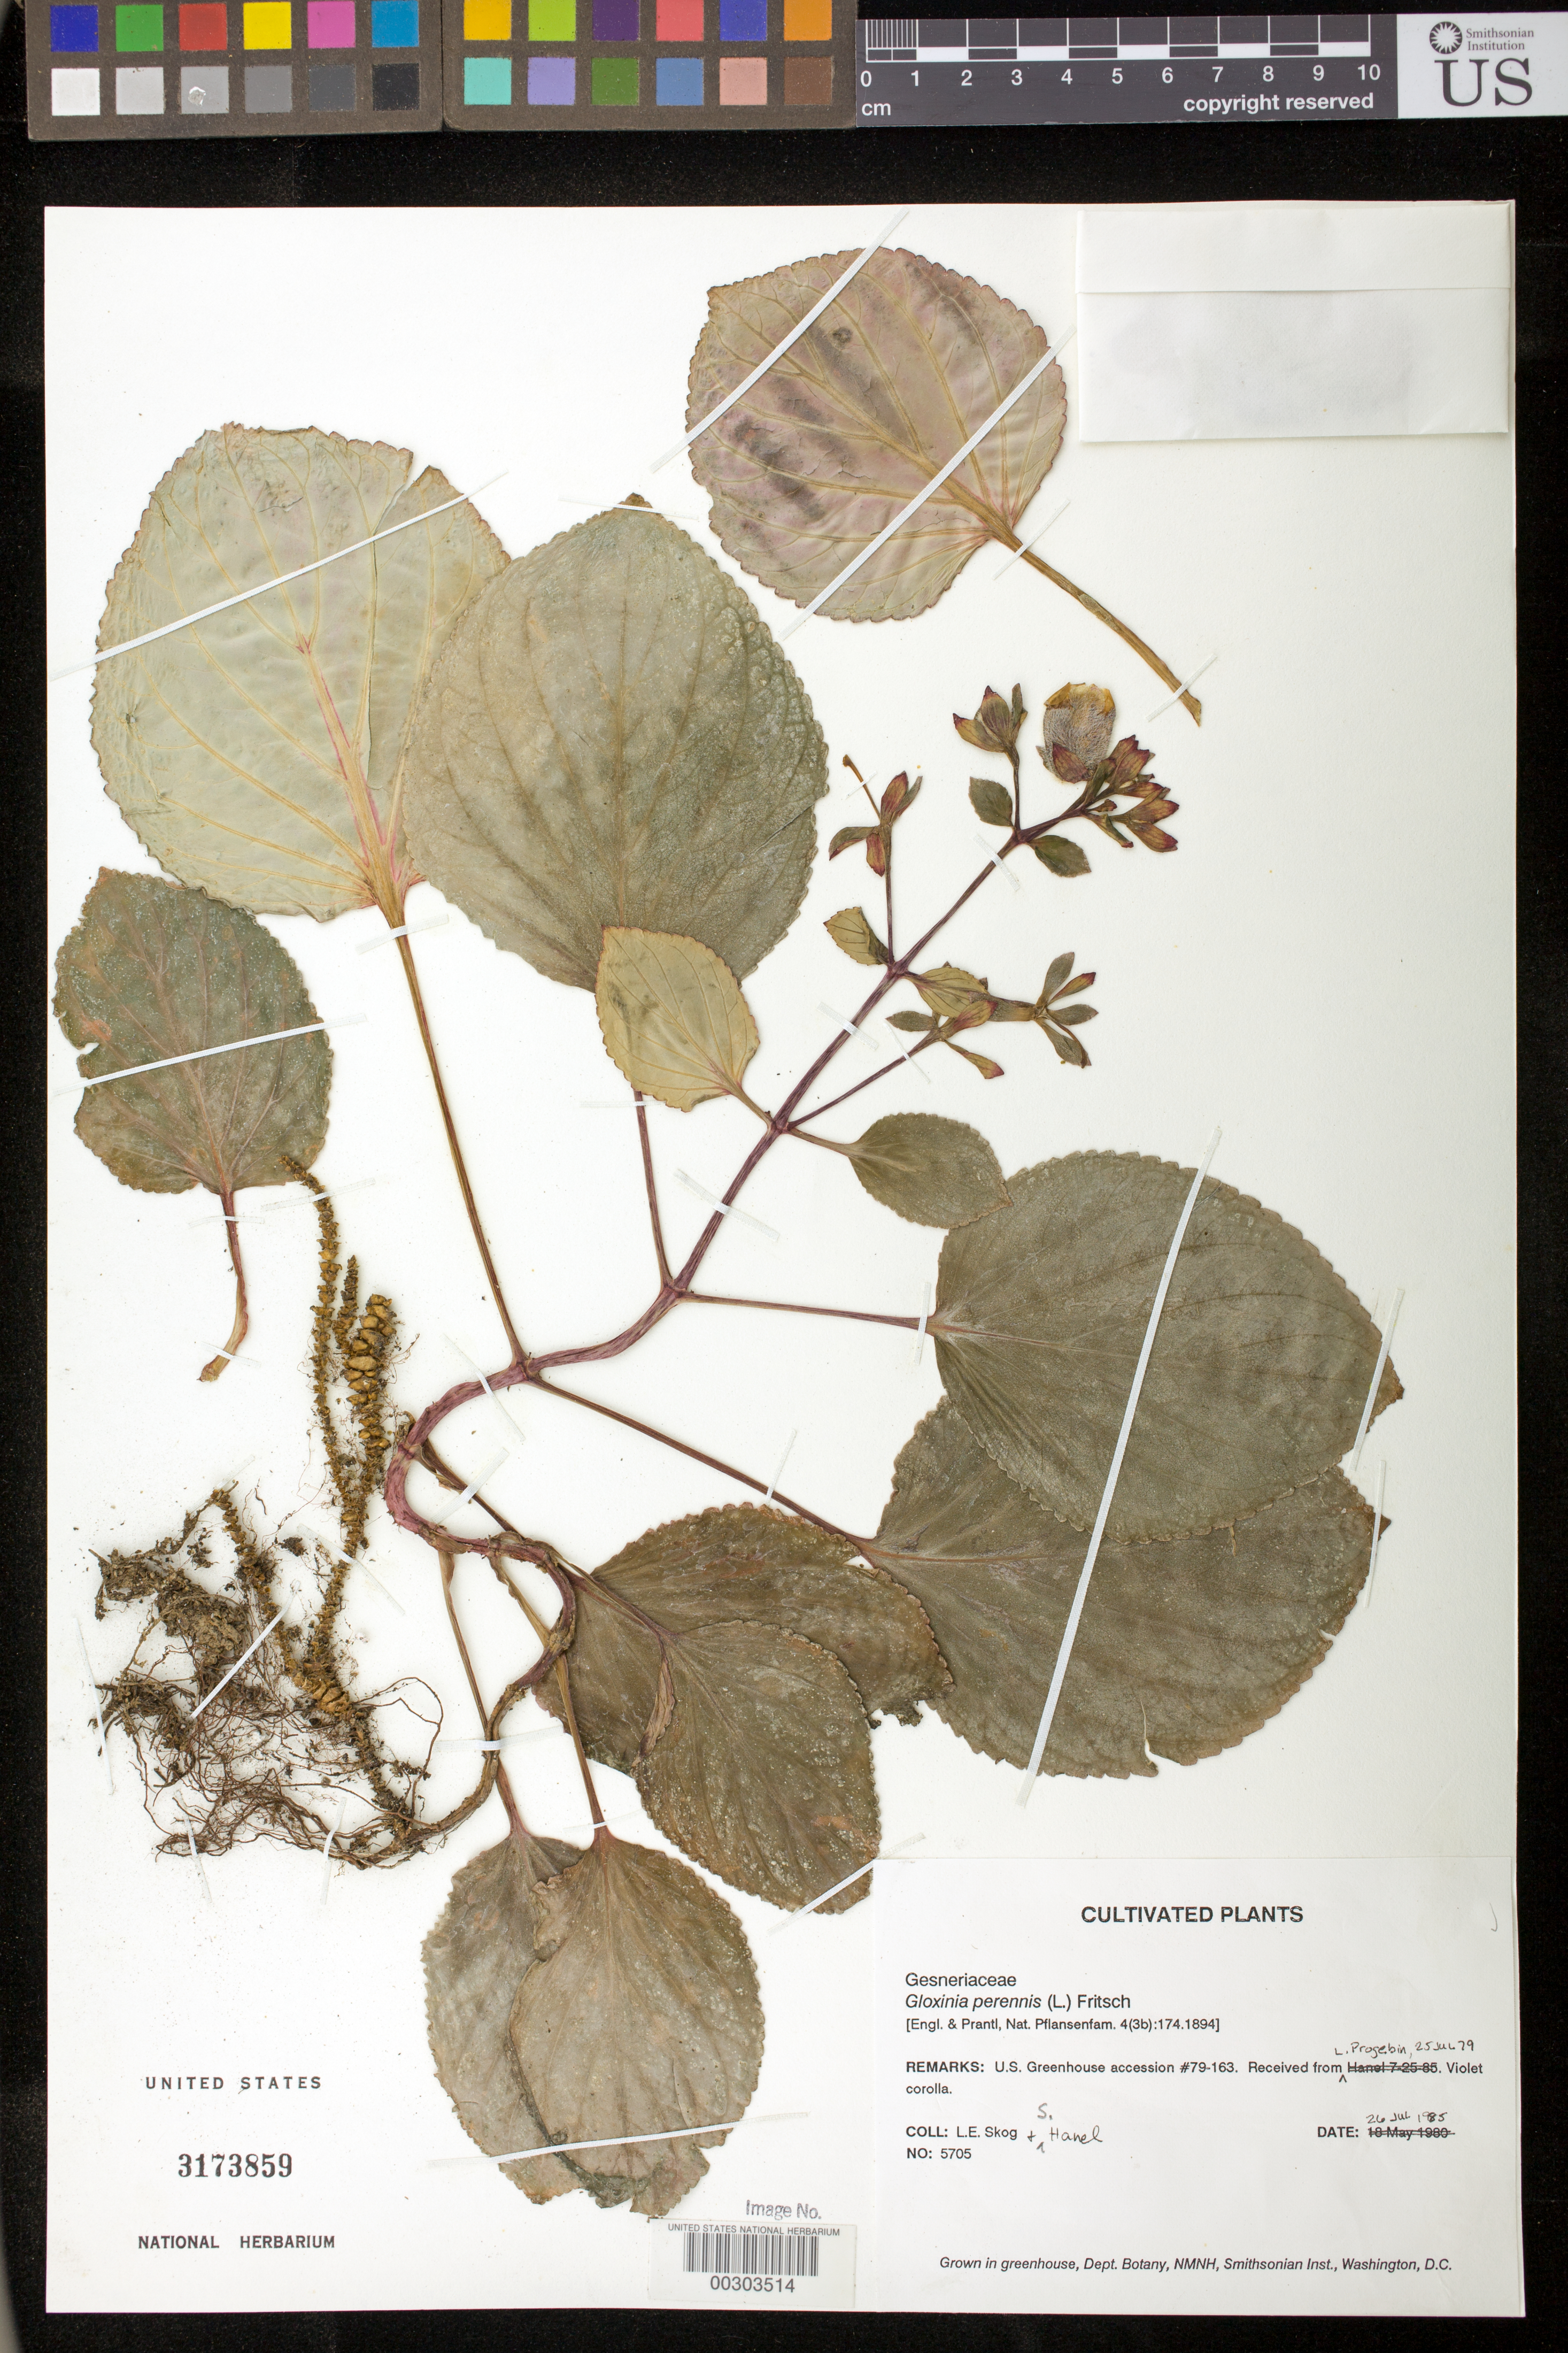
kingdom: Plantae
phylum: Tracheophyta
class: Magnoliopsida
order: Lamiales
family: Gesneriaceae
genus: Gloxinia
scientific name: Gloxinia perennis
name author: (L.) Fritsch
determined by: Skog, Laurence E.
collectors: L. E. Skog & S. Hanel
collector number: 5705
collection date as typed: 26 Jul 1985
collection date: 1985-07-26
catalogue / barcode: US 3173859